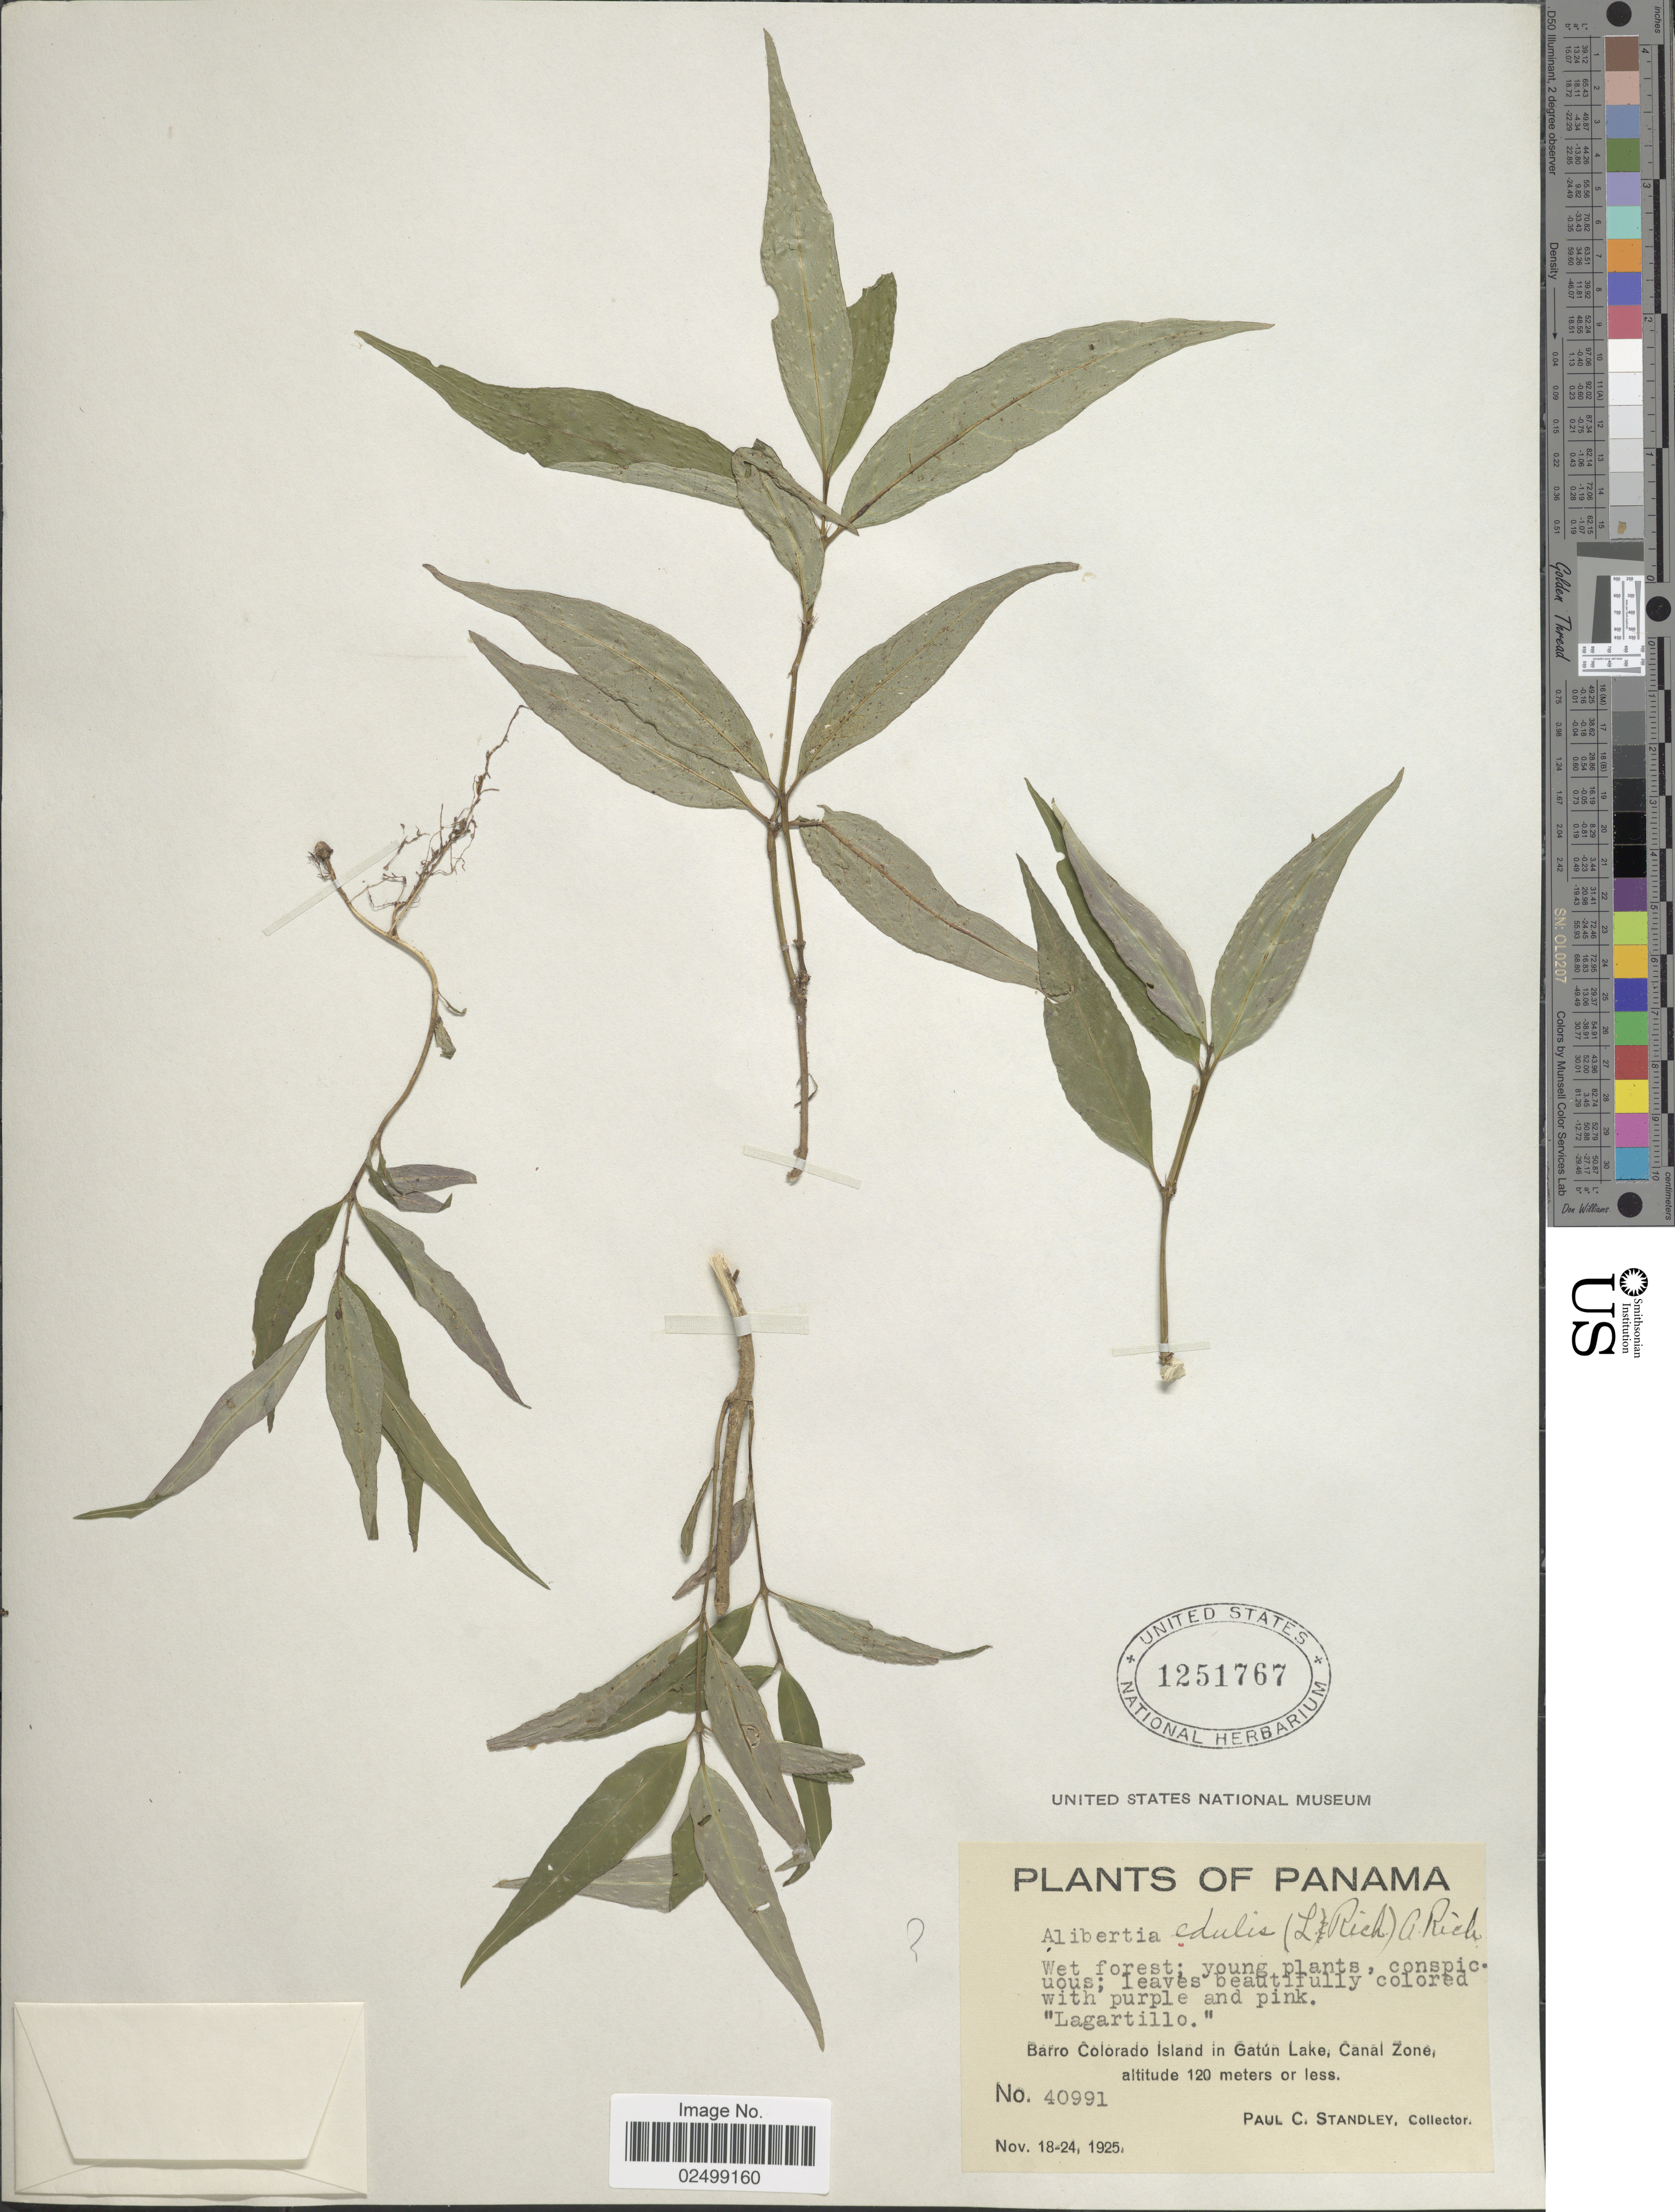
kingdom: Plantae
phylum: Tracheophyta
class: Magnoliopsida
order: Gentianales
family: Rubiaceae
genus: Alibertia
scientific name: Alibertia edulis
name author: (Rich.) A. Rich. ex DC.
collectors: P. C. Standley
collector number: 40991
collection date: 1925-11-18/1925-11-24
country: Panama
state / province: Panamá Oeste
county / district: Canal Zone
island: Barro Colorado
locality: Barro Colorado Island in Gatun Lake, Canal Zone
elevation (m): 120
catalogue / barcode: US 1251767